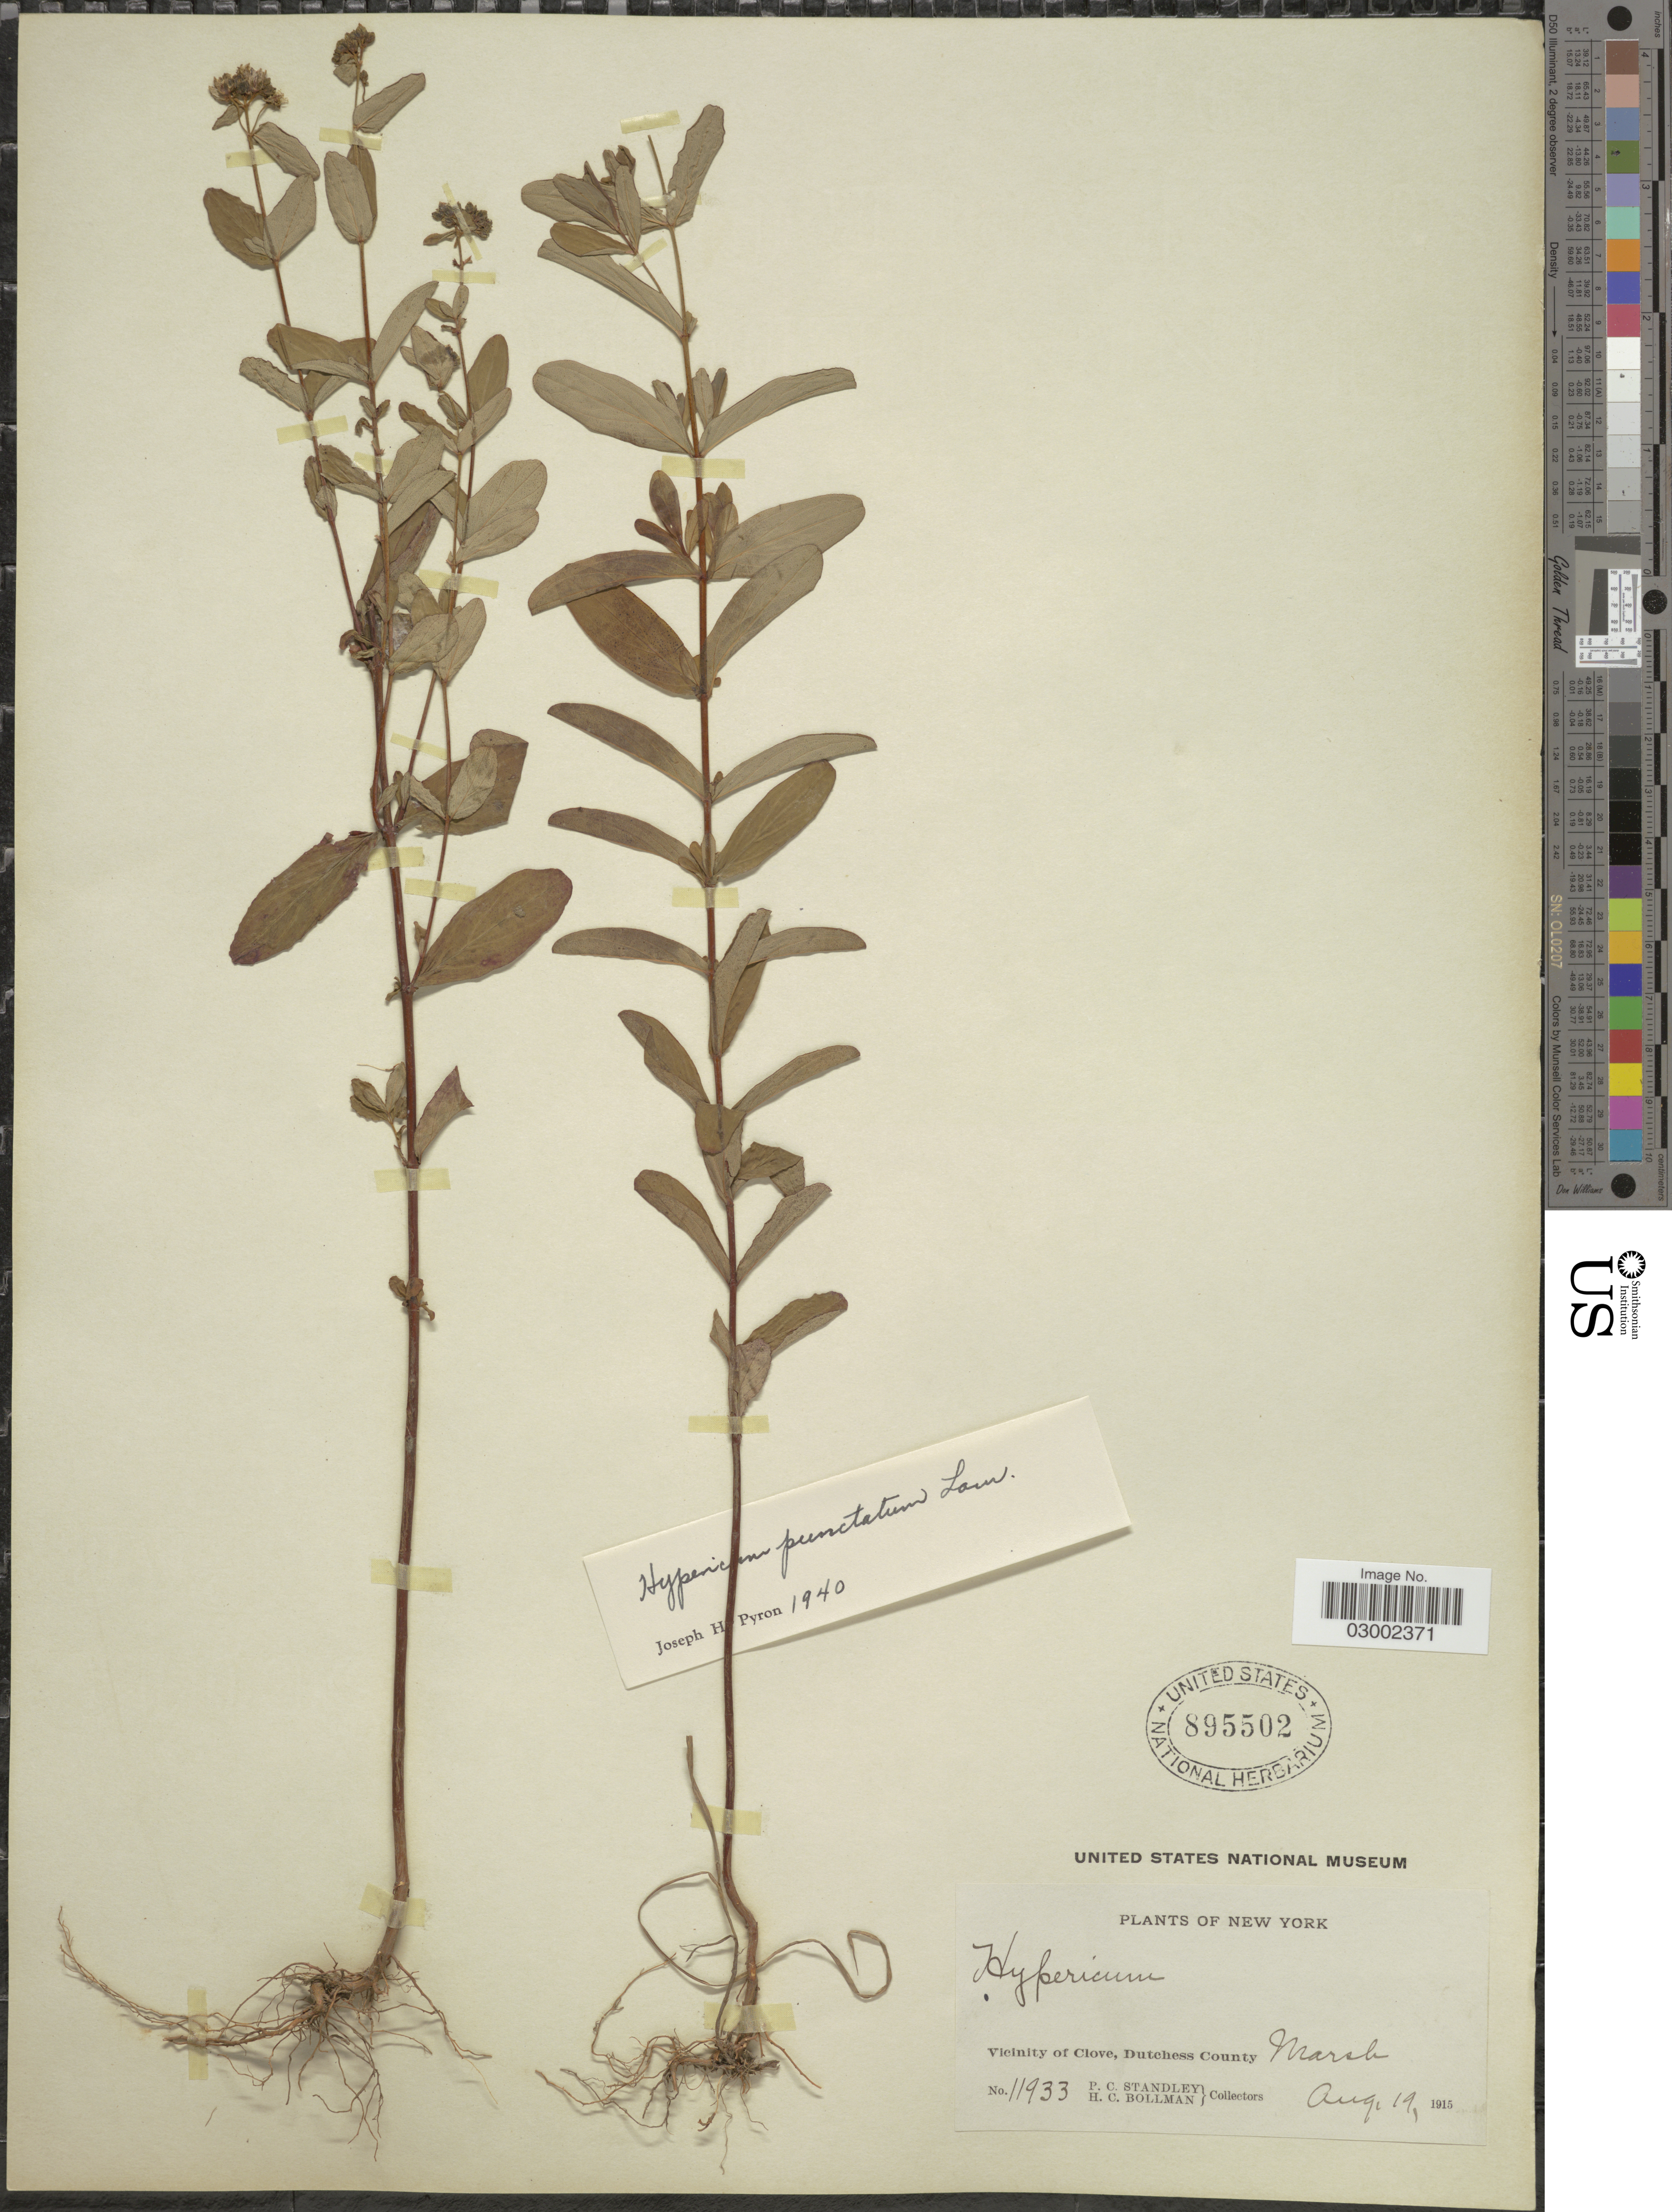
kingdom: Plantae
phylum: Tracheophyta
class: Magnoliopsida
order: Malpighiales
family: Hypericaceae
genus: Hypericum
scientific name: Hypericum punctatum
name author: Lam.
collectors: P. C. Standley & H. C. Bollman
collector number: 11933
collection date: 1915-08-19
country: United States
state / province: New York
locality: Vicinity of Clove, Dutchess County.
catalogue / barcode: US 895502